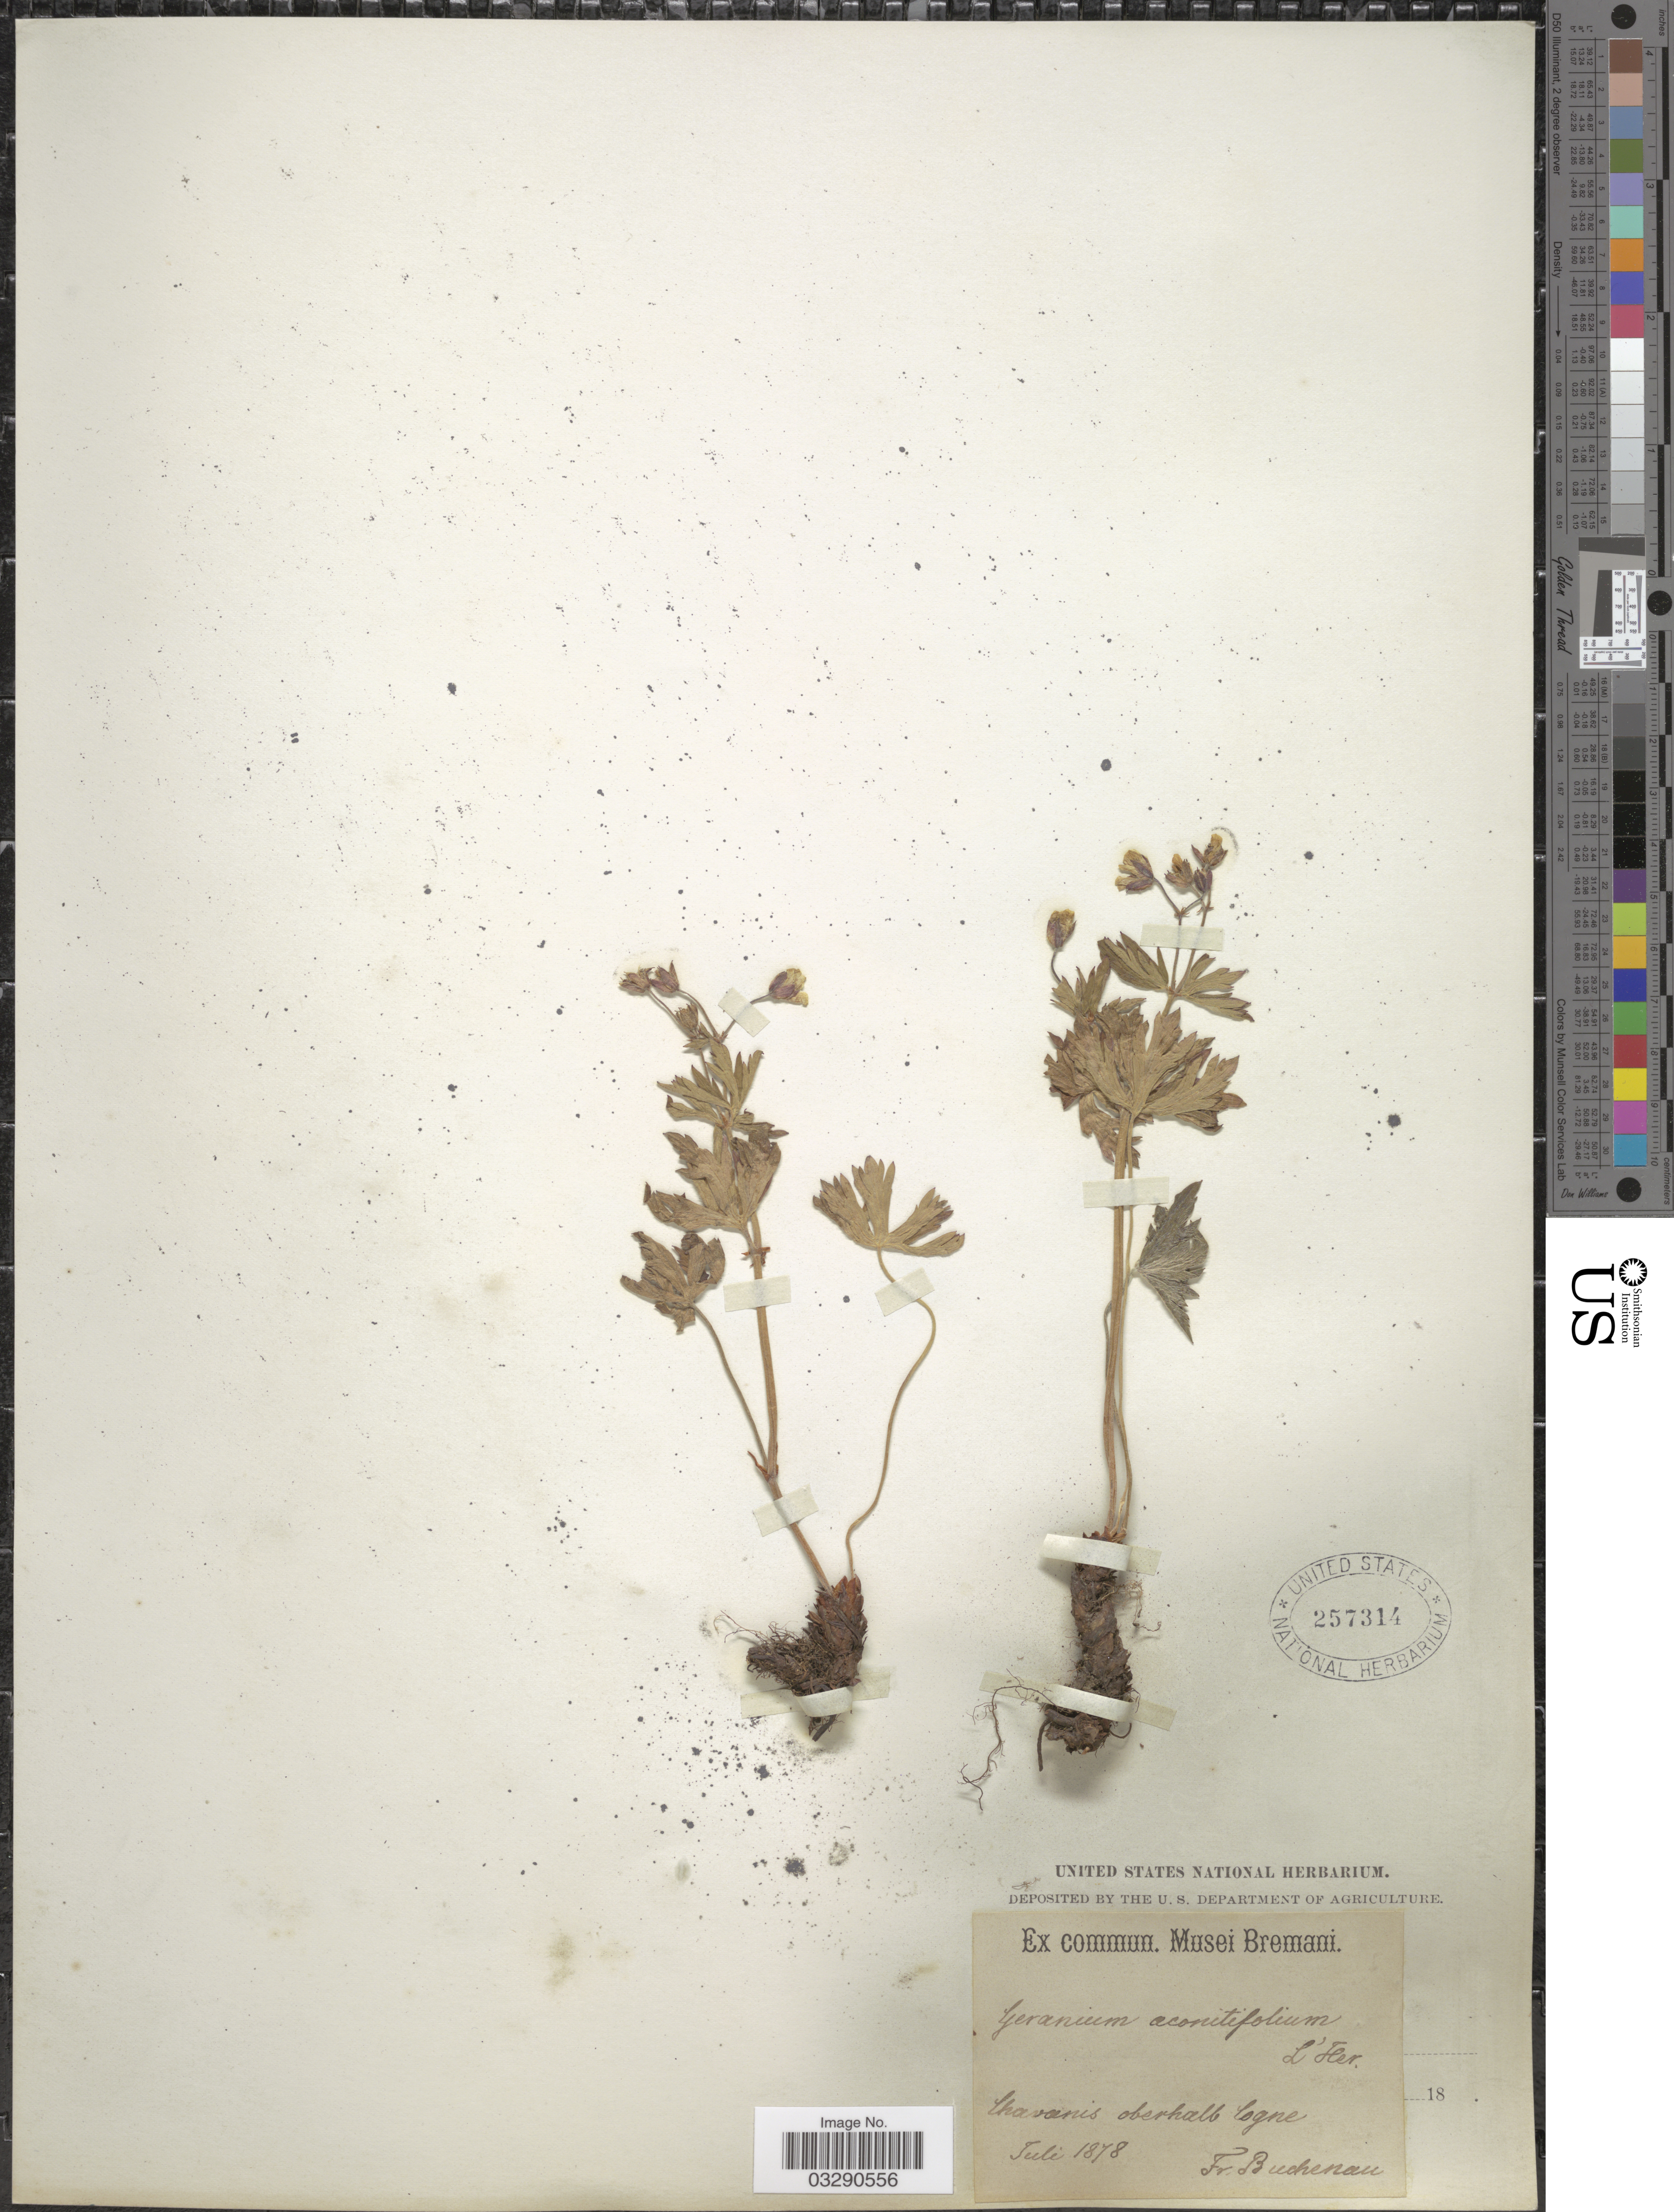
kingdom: Plantae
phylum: Tracheophyta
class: Magnoliopsida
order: Geraniales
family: Geraniaceae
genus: Geranium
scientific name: Geranium aconitifolium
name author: L'Hér.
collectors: F. Buchenau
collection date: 1878-07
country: Italy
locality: Chavanis oberhalb Cogne.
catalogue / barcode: US 257314